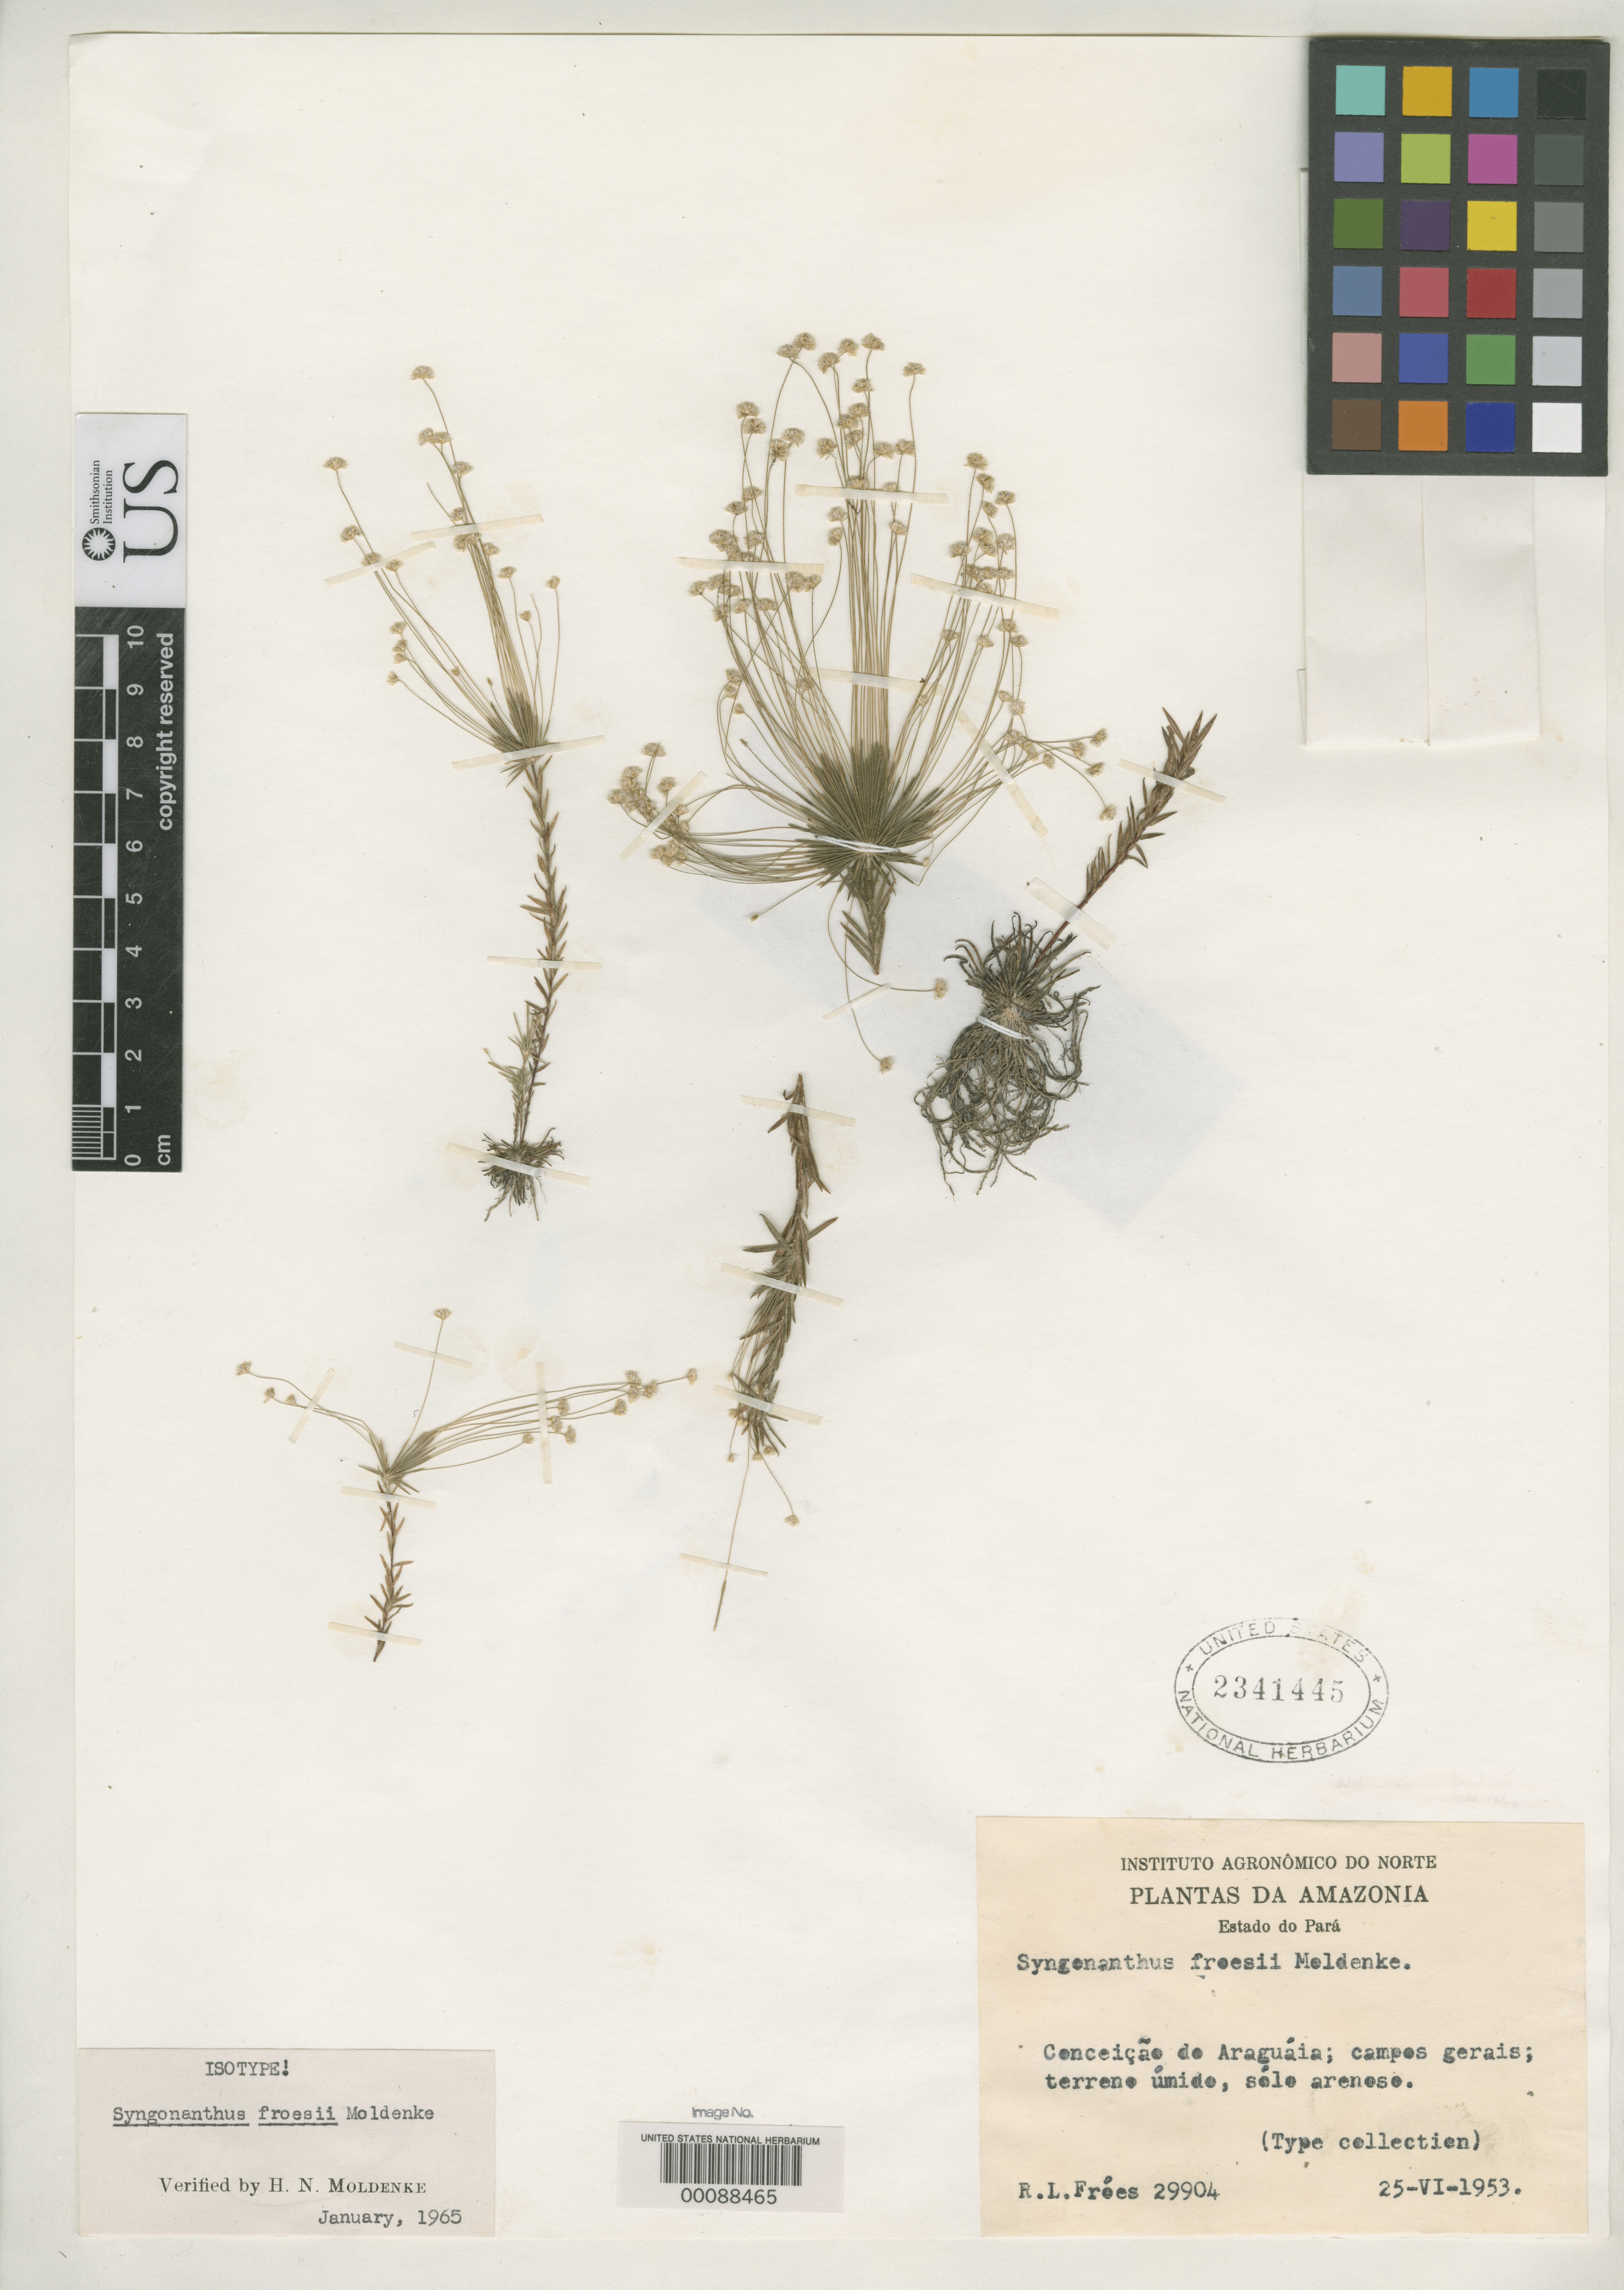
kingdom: Plantae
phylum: Tracheophyta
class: Liliopsida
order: Poales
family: Eriocaulaceae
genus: Syngonanthus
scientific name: Syngonanthus froesii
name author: Moldenke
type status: Isotype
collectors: R. L. Fróes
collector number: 29904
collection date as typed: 25 Jul 1953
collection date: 1953-07-25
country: Brazil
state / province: Pará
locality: Conceicao do Araguaia.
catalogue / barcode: US 2341445